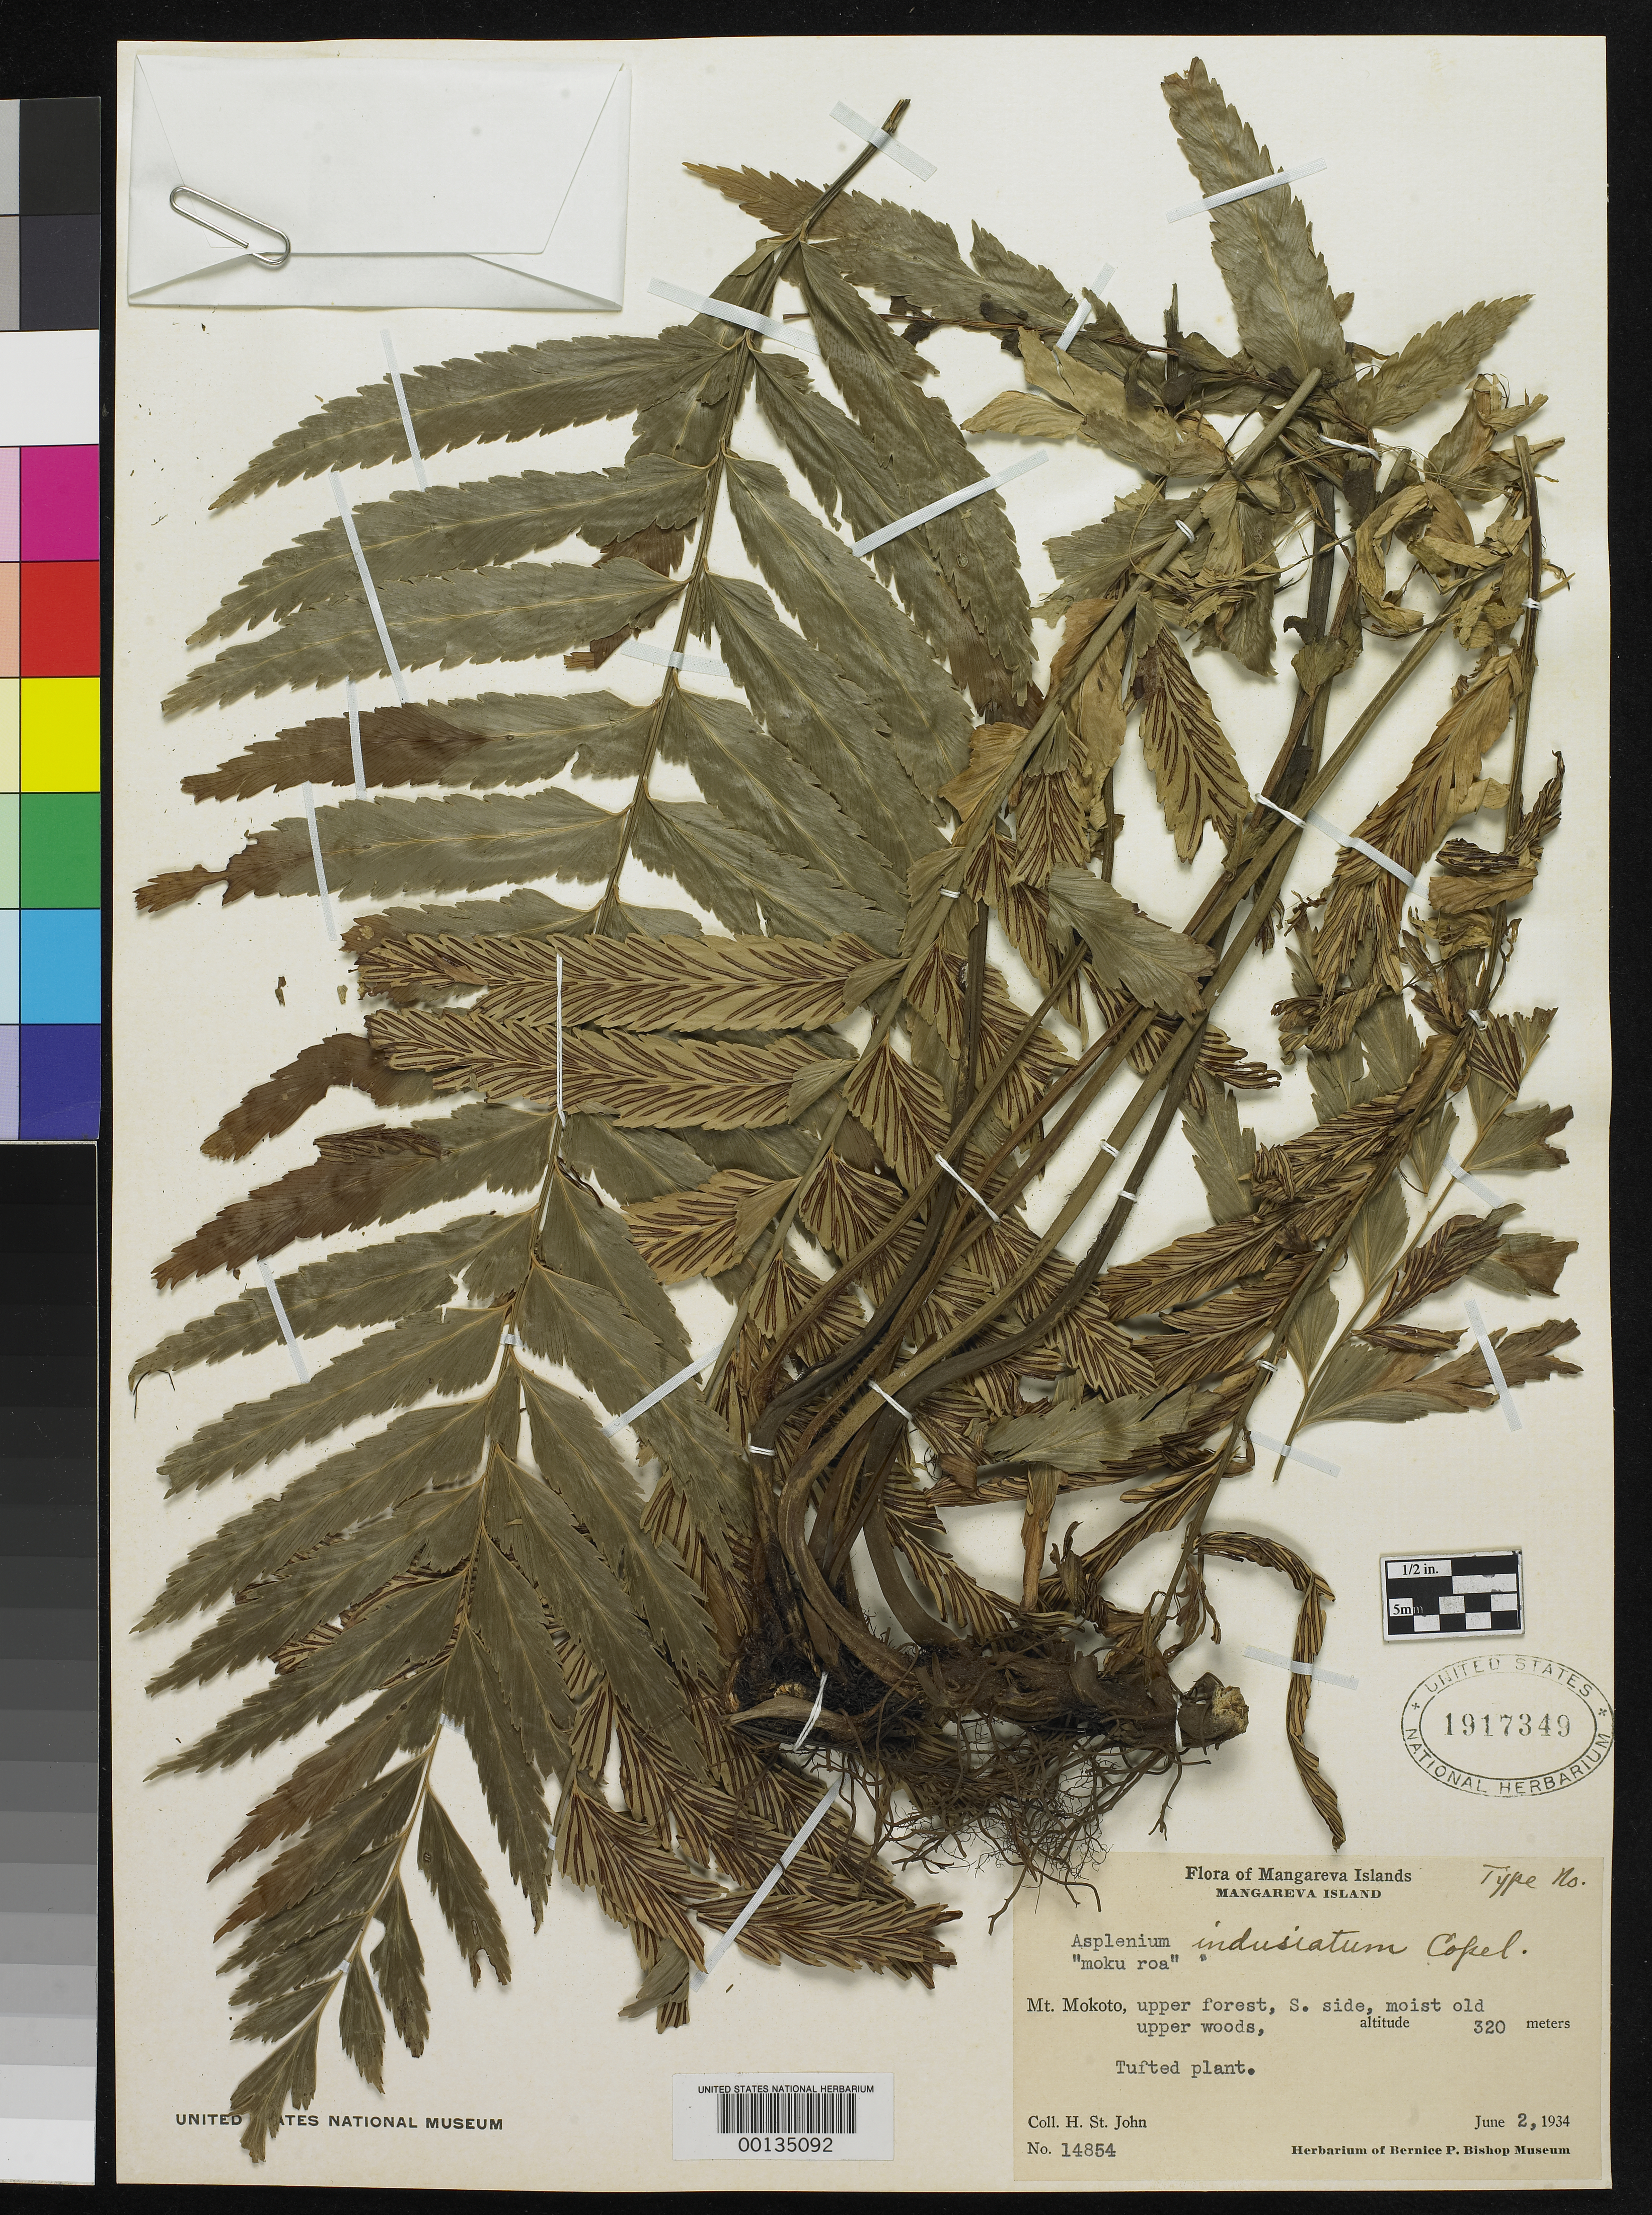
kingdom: Plantae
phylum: Tracheophyta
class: Polypodiopsida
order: Polypodiales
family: Aspleniaceae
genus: Asplenium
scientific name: Asplenium indusiatum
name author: Copel.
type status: Isotype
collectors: H. St. John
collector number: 14854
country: French Polynesia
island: Mangareva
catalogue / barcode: US 1917349